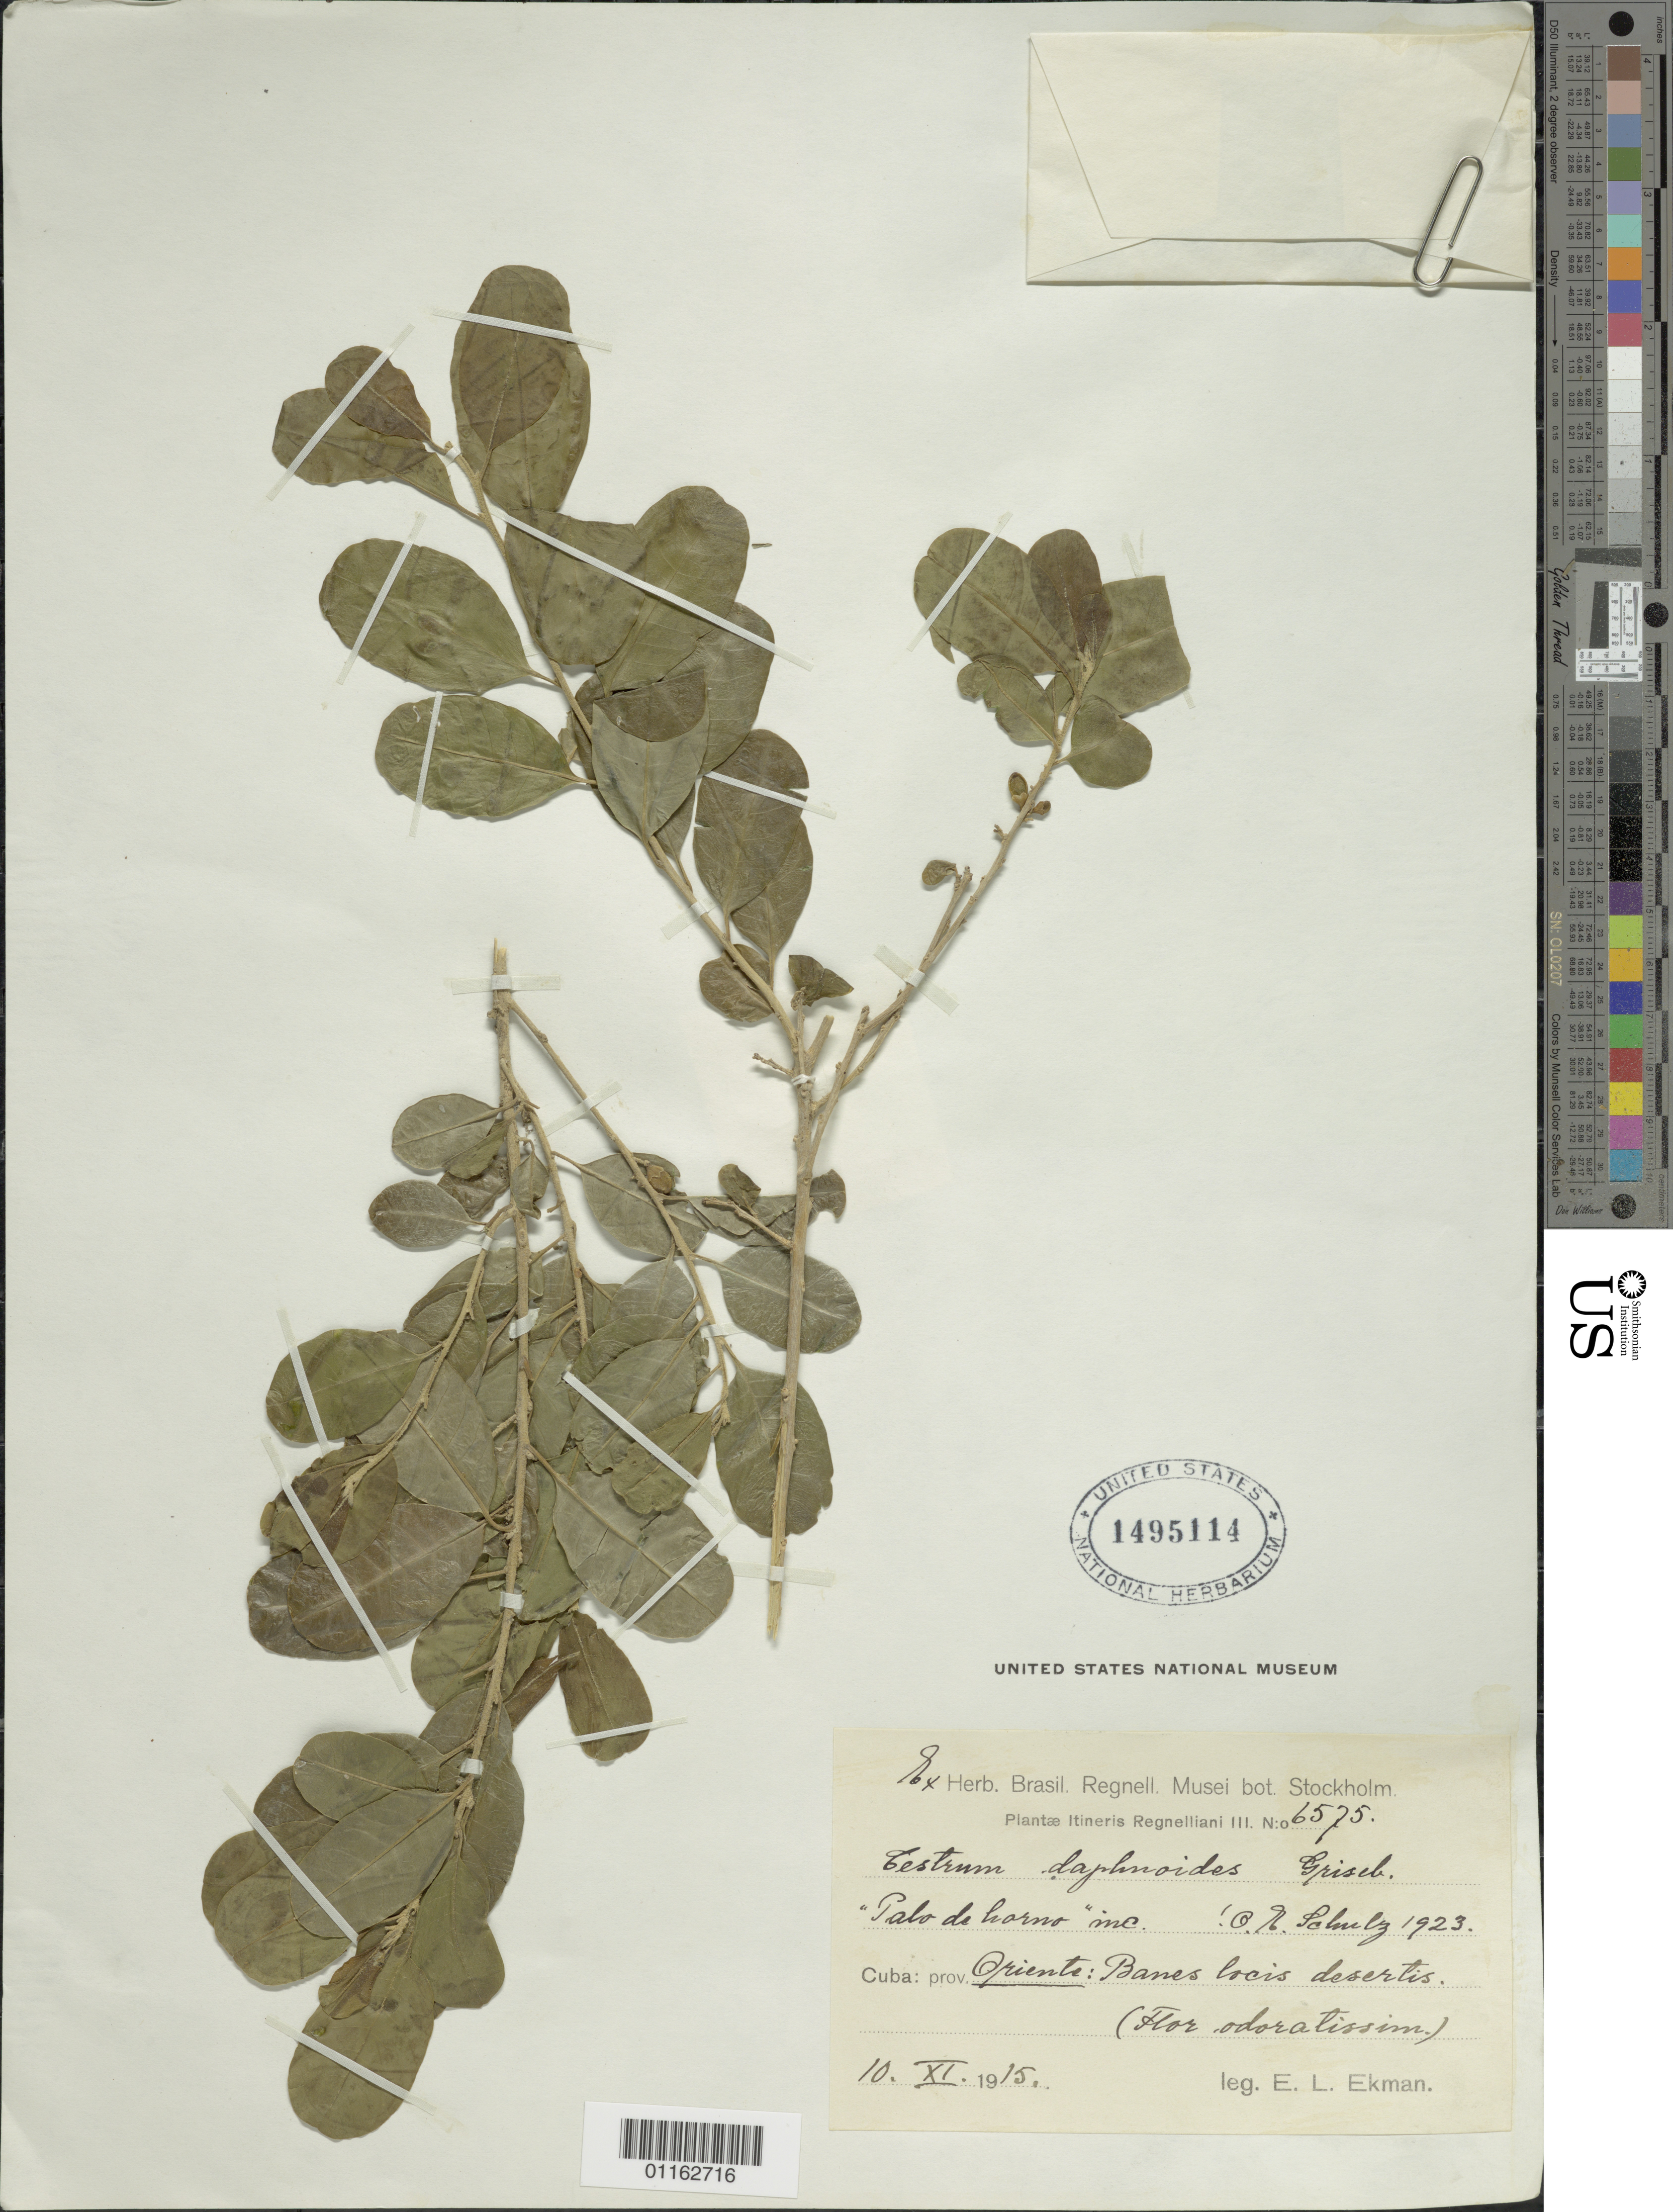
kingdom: Plantae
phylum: Tracheophyta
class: Magnoliopsida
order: Solanales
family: Solanaceae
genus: Cestrum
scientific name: Cestrum daphnoides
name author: Griseb.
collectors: E. L. Ekman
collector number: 6575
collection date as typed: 10 Oct 1915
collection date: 1915-10-10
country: Cuba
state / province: Matanzas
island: Cuba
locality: Banes locis desertis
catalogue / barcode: US 1495114